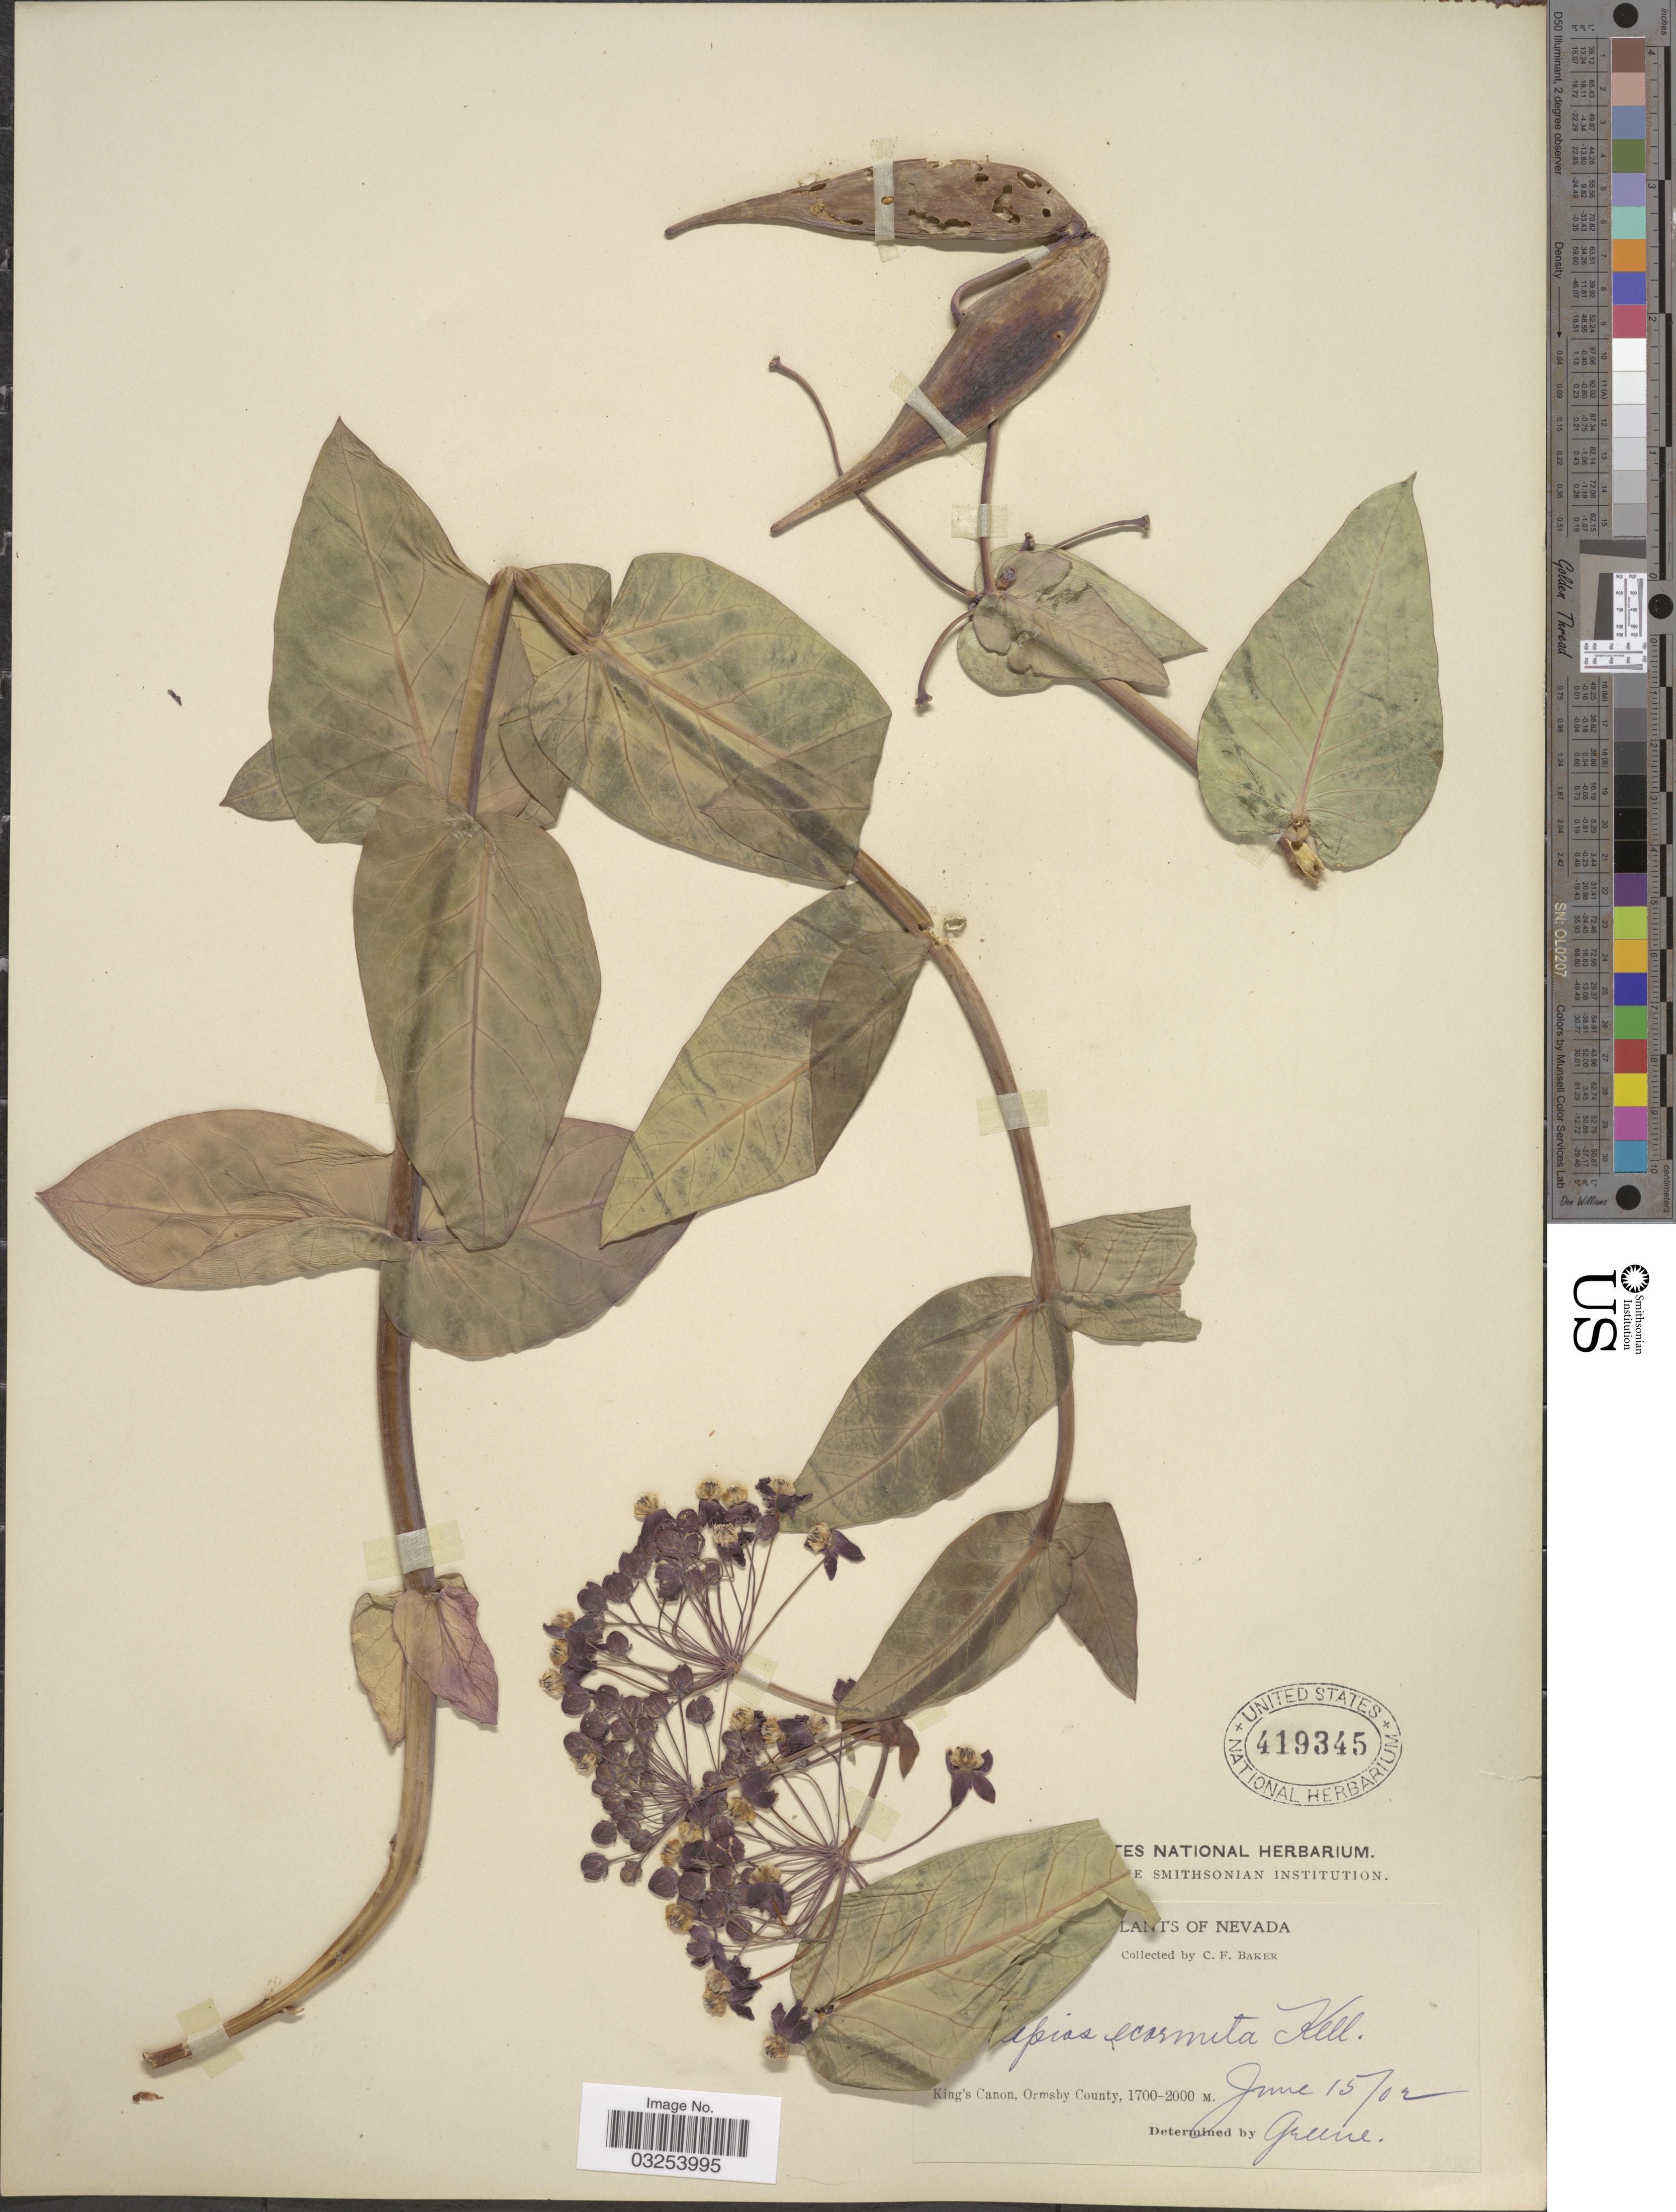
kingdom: Plantae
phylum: Tracheophyta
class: Magnoliopsida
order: Gentianales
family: Apocynaceae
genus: Asclepias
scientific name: Asclepias cordifolia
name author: (Benth.) Jeps.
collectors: C. F. Baker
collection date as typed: Transcribed d/m/y: 15/6/2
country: United States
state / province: Nevada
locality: King's Canon, Ormsby County.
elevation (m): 1700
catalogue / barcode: US 419345